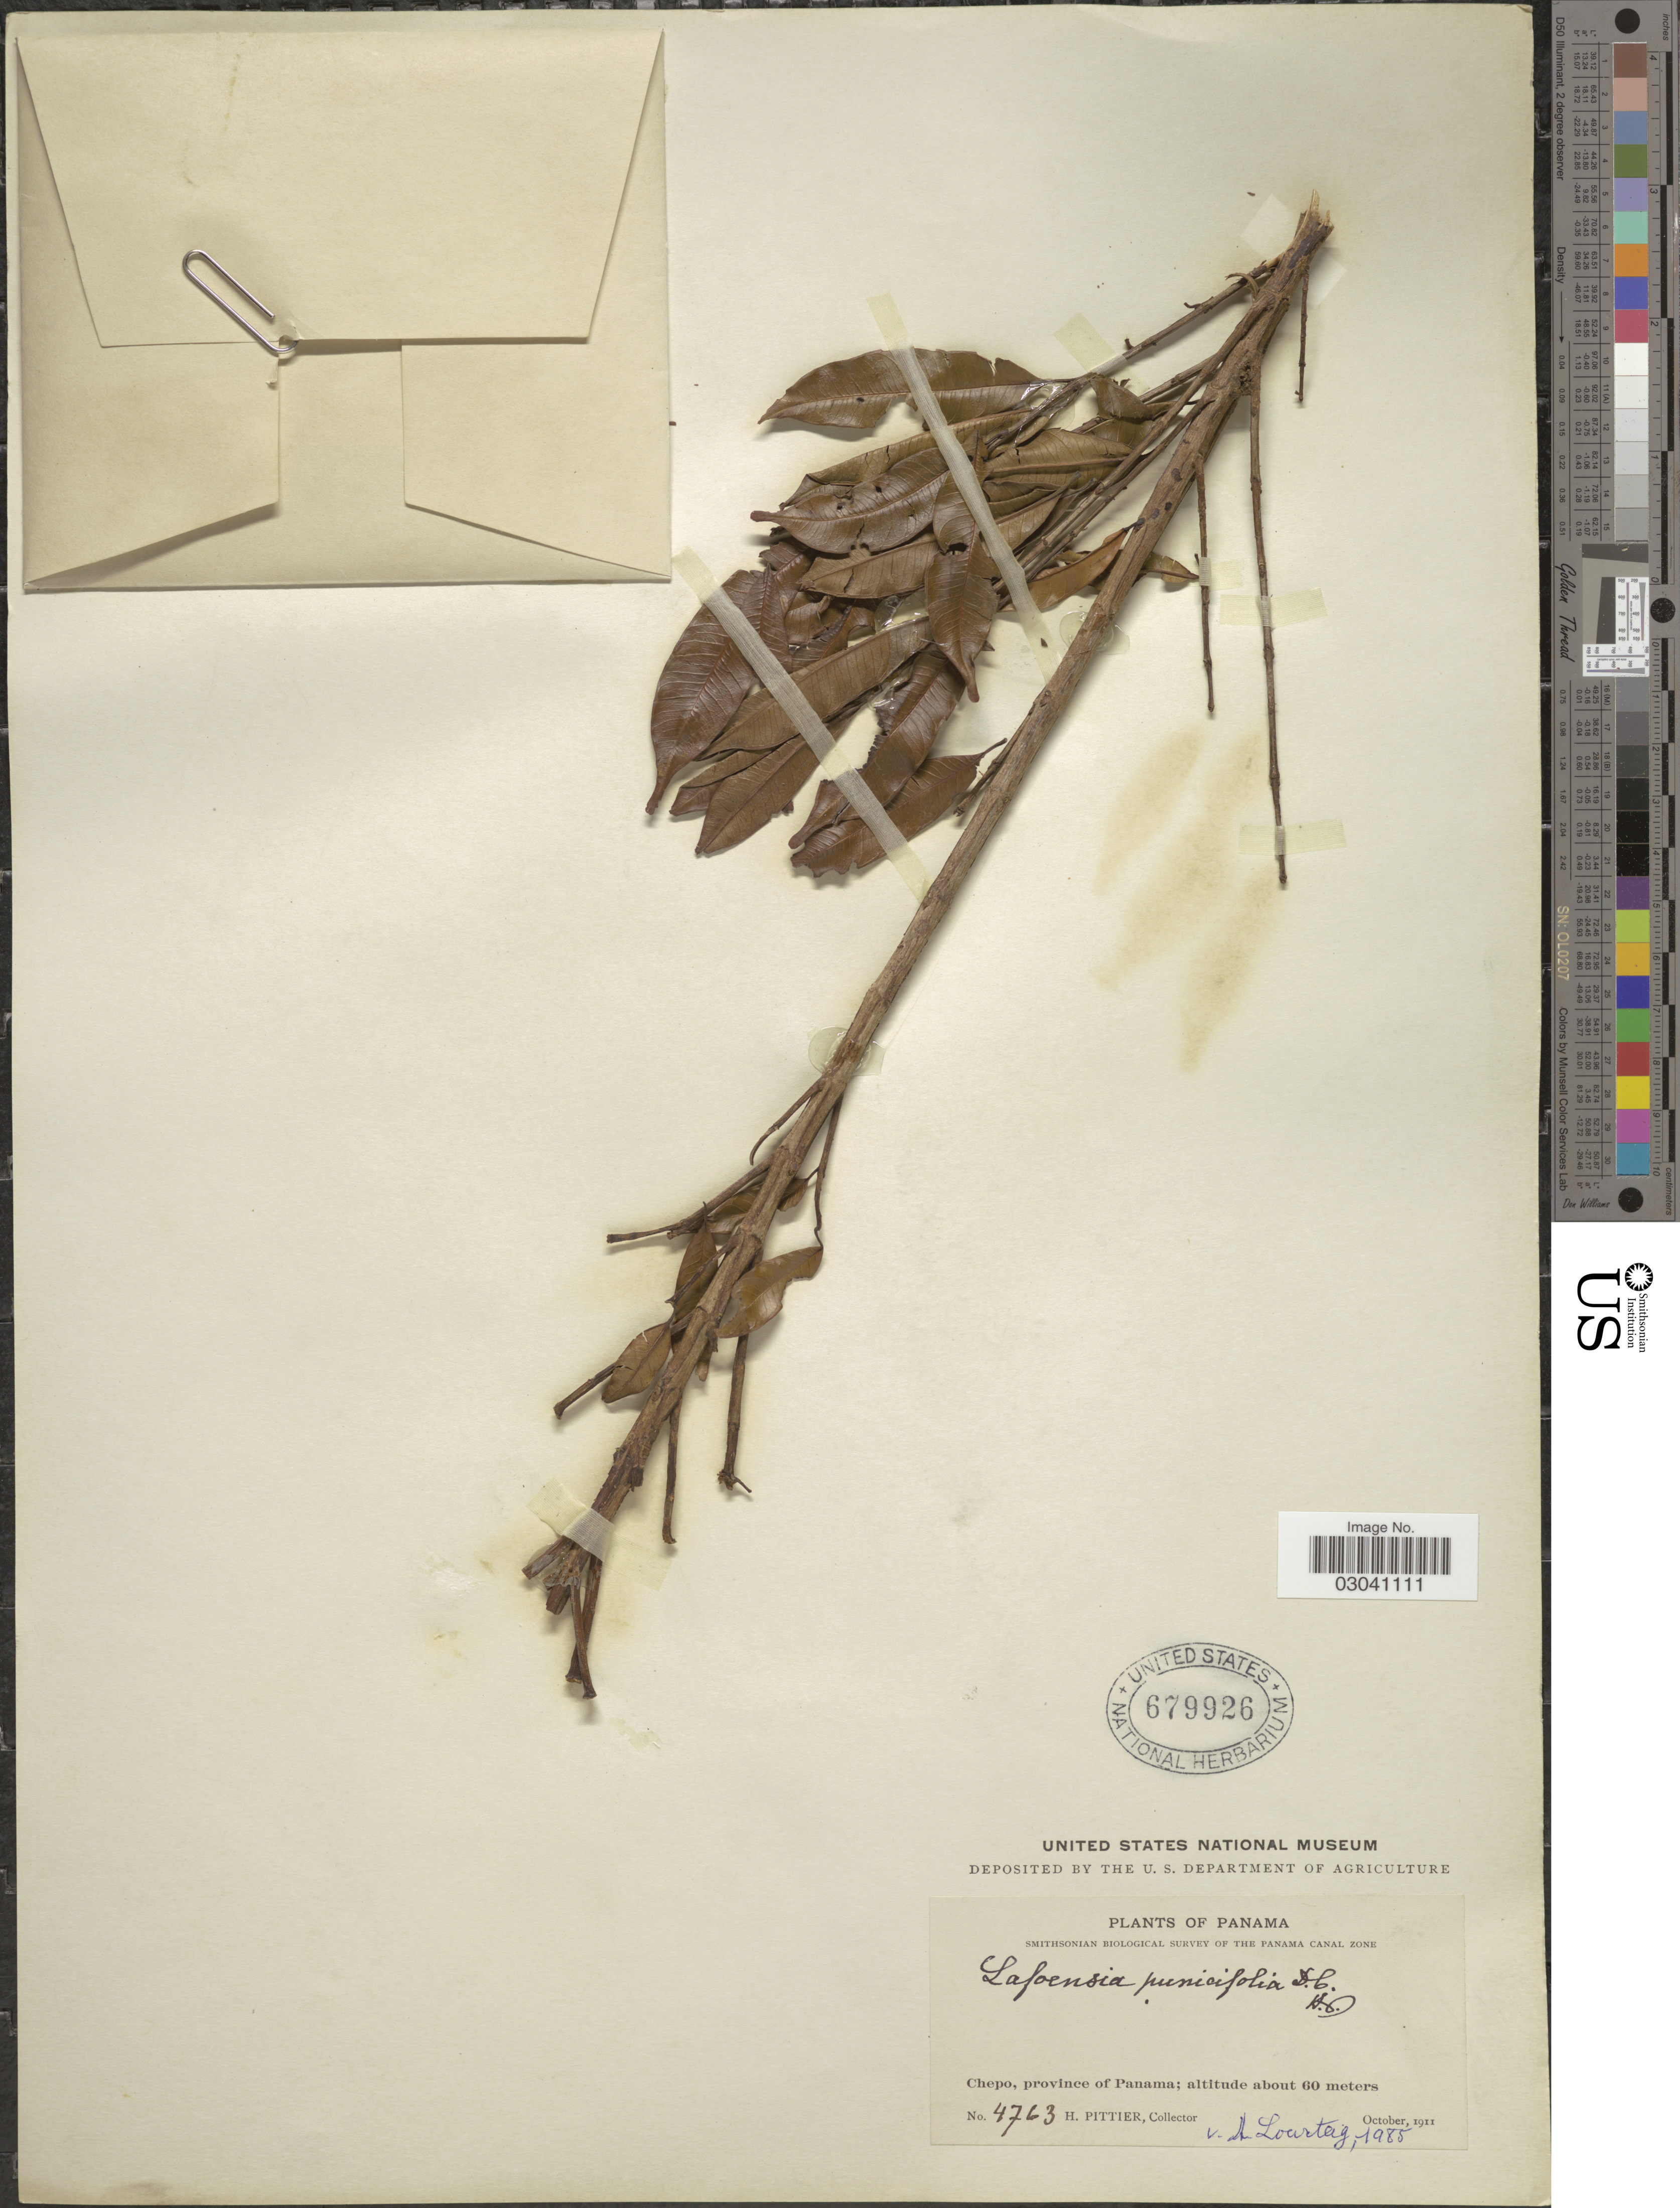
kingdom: Plantae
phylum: Tracheophyta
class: Magnoliopsida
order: Myrtales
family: Lythraceae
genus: Lafoensia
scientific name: Lafoensia punicifolia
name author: DC.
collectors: H. F. Pittier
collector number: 4763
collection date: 1911-10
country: Panama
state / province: Panamá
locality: Chepo, province of Panama.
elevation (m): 60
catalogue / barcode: US 679926